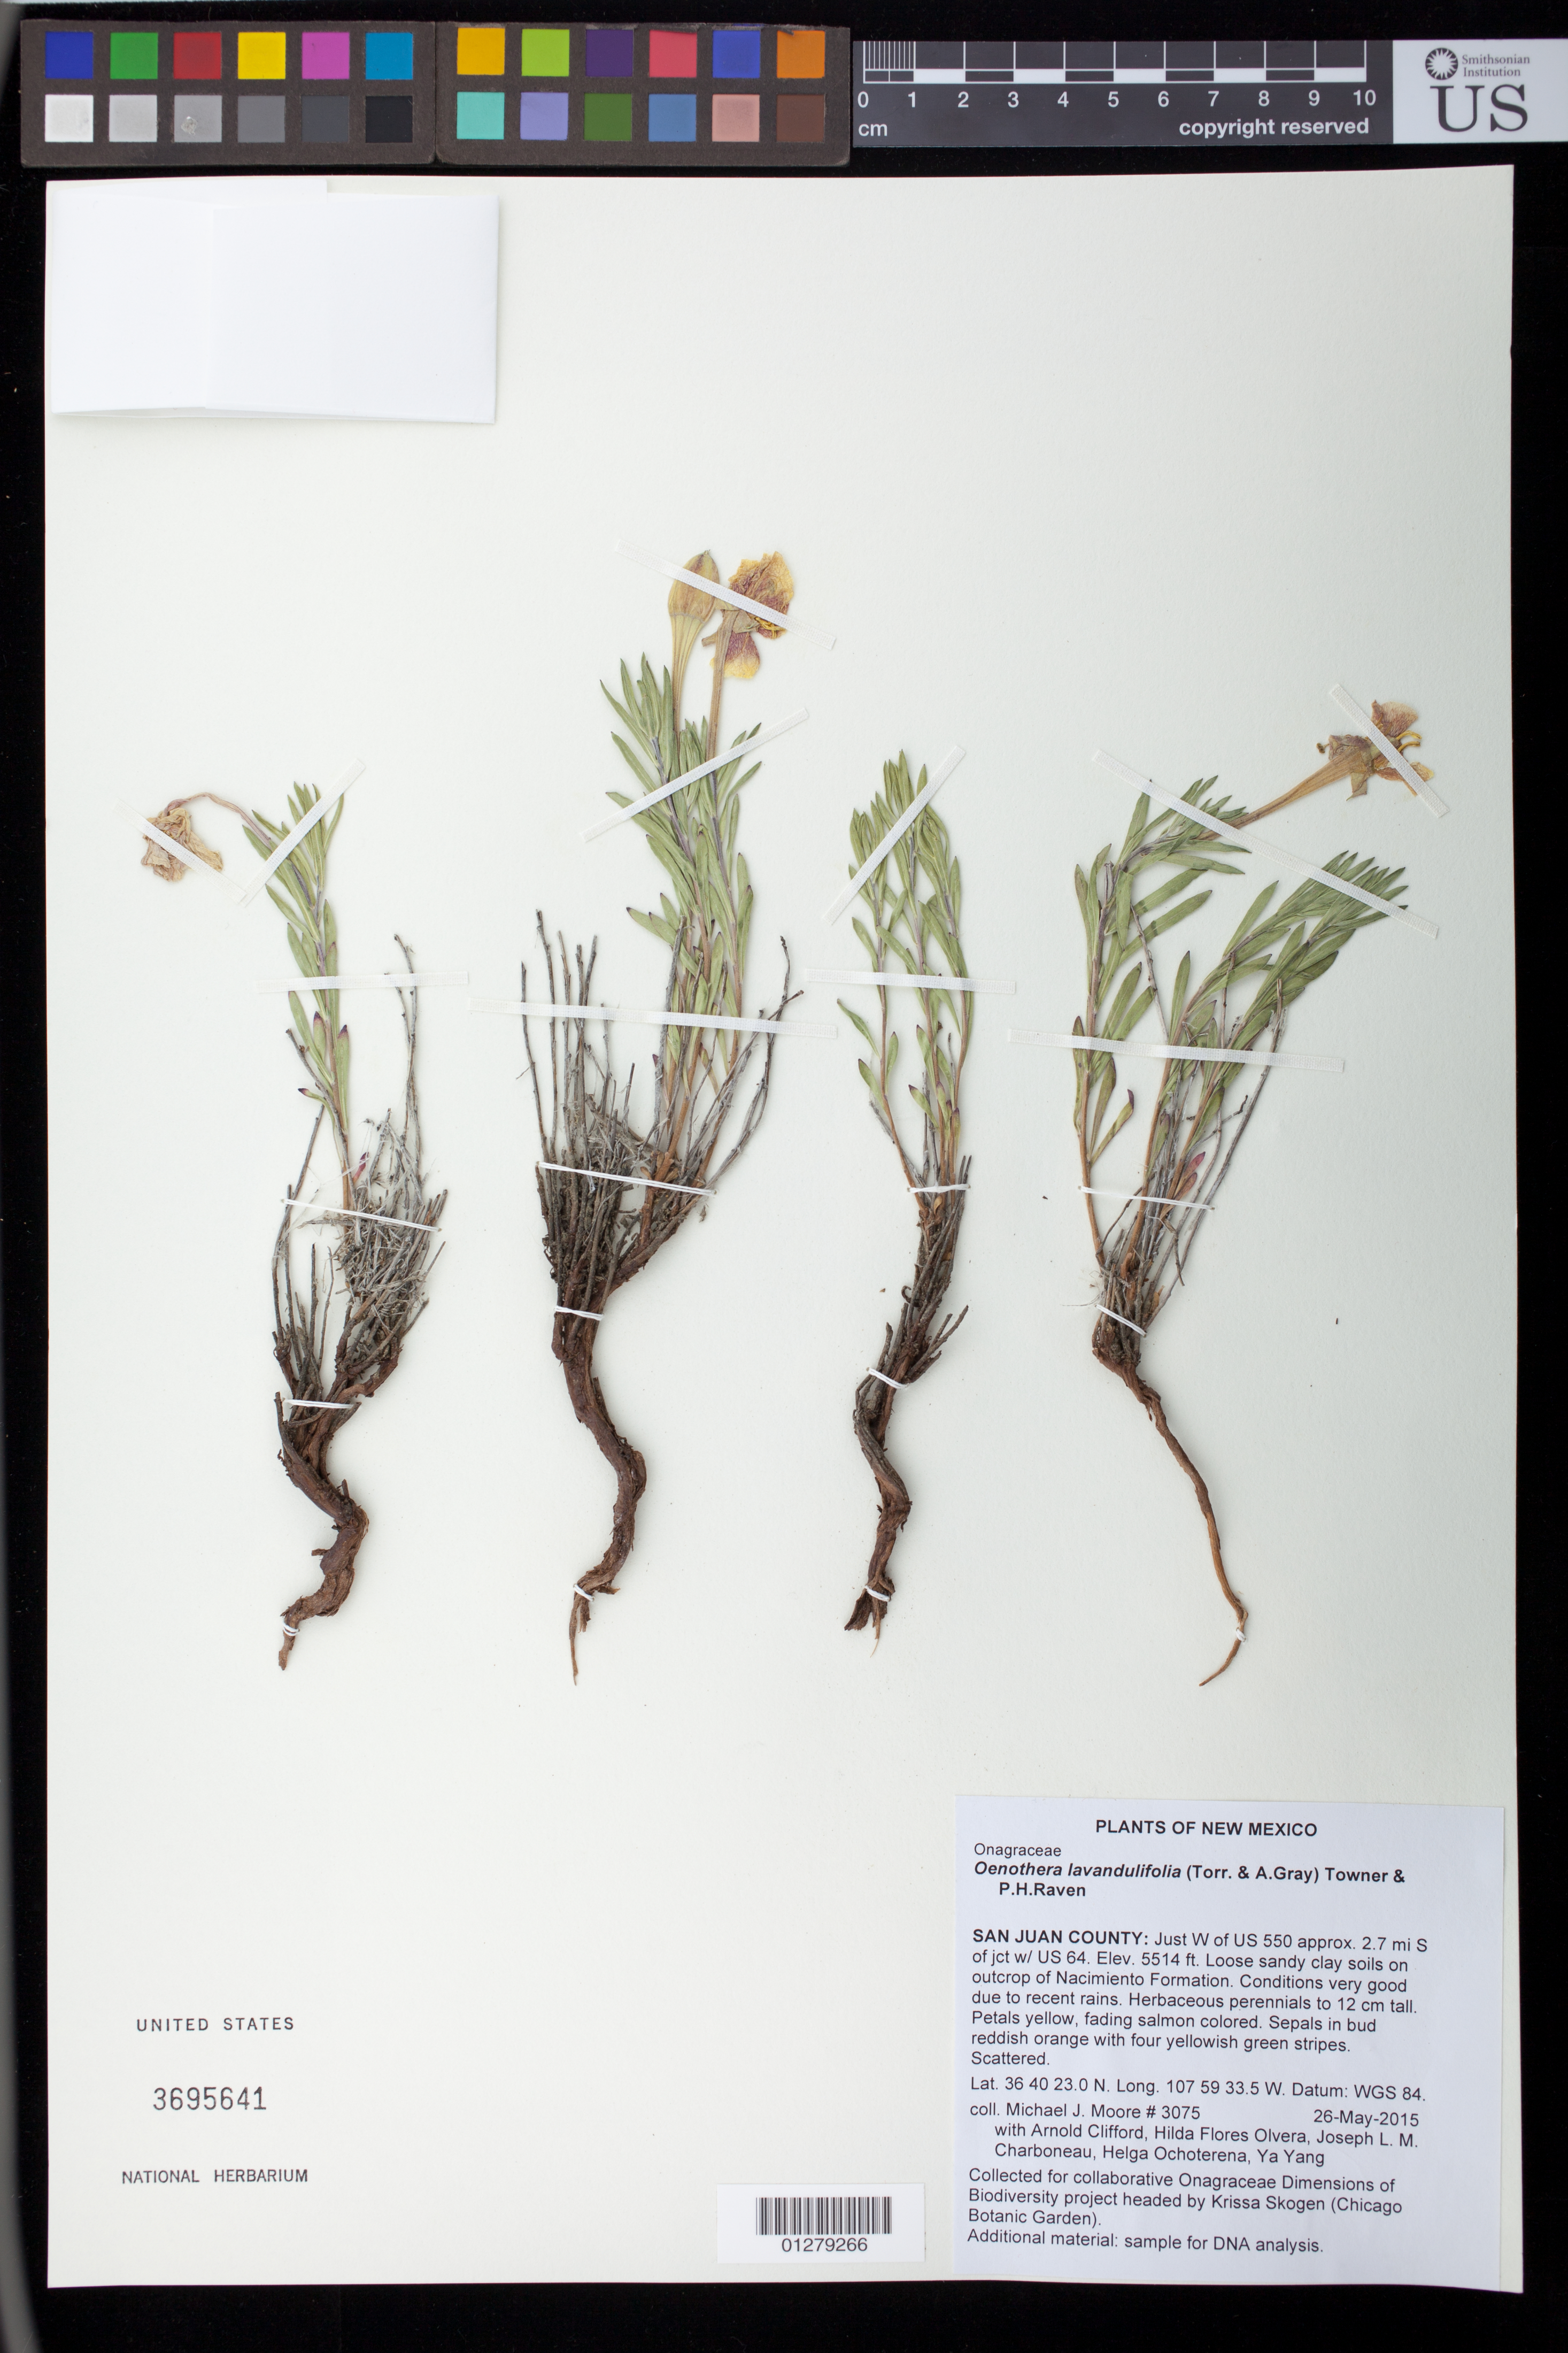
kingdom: Plantae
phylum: Tracheophyta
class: Magnoliopsida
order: Myrtales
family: Onagraceae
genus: Oenothera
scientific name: Oenothera lavandulifolia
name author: Torr. & A. Gray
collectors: M. J. Moore, A. Clifford, H. Flores Olvera, J. L. M. Charboneau, H. Ochoterena-B. & Y. Yang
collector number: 3075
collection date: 2015-05-26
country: United States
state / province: New Mexico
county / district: San Juan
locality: Just W of US 550 approx. 2.7 mi S of jct w/ US 64.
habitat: Loose sandy clay soils on outcrop of Nacimiento Formation. Conditions very good due to recent rains.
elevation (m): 1681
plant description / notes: Collected for collaborative Onagraceae Dimensions of Biodiversity project headed by Krissa Skogen (Chicago Botanic Garden).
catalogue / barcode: US 3695641